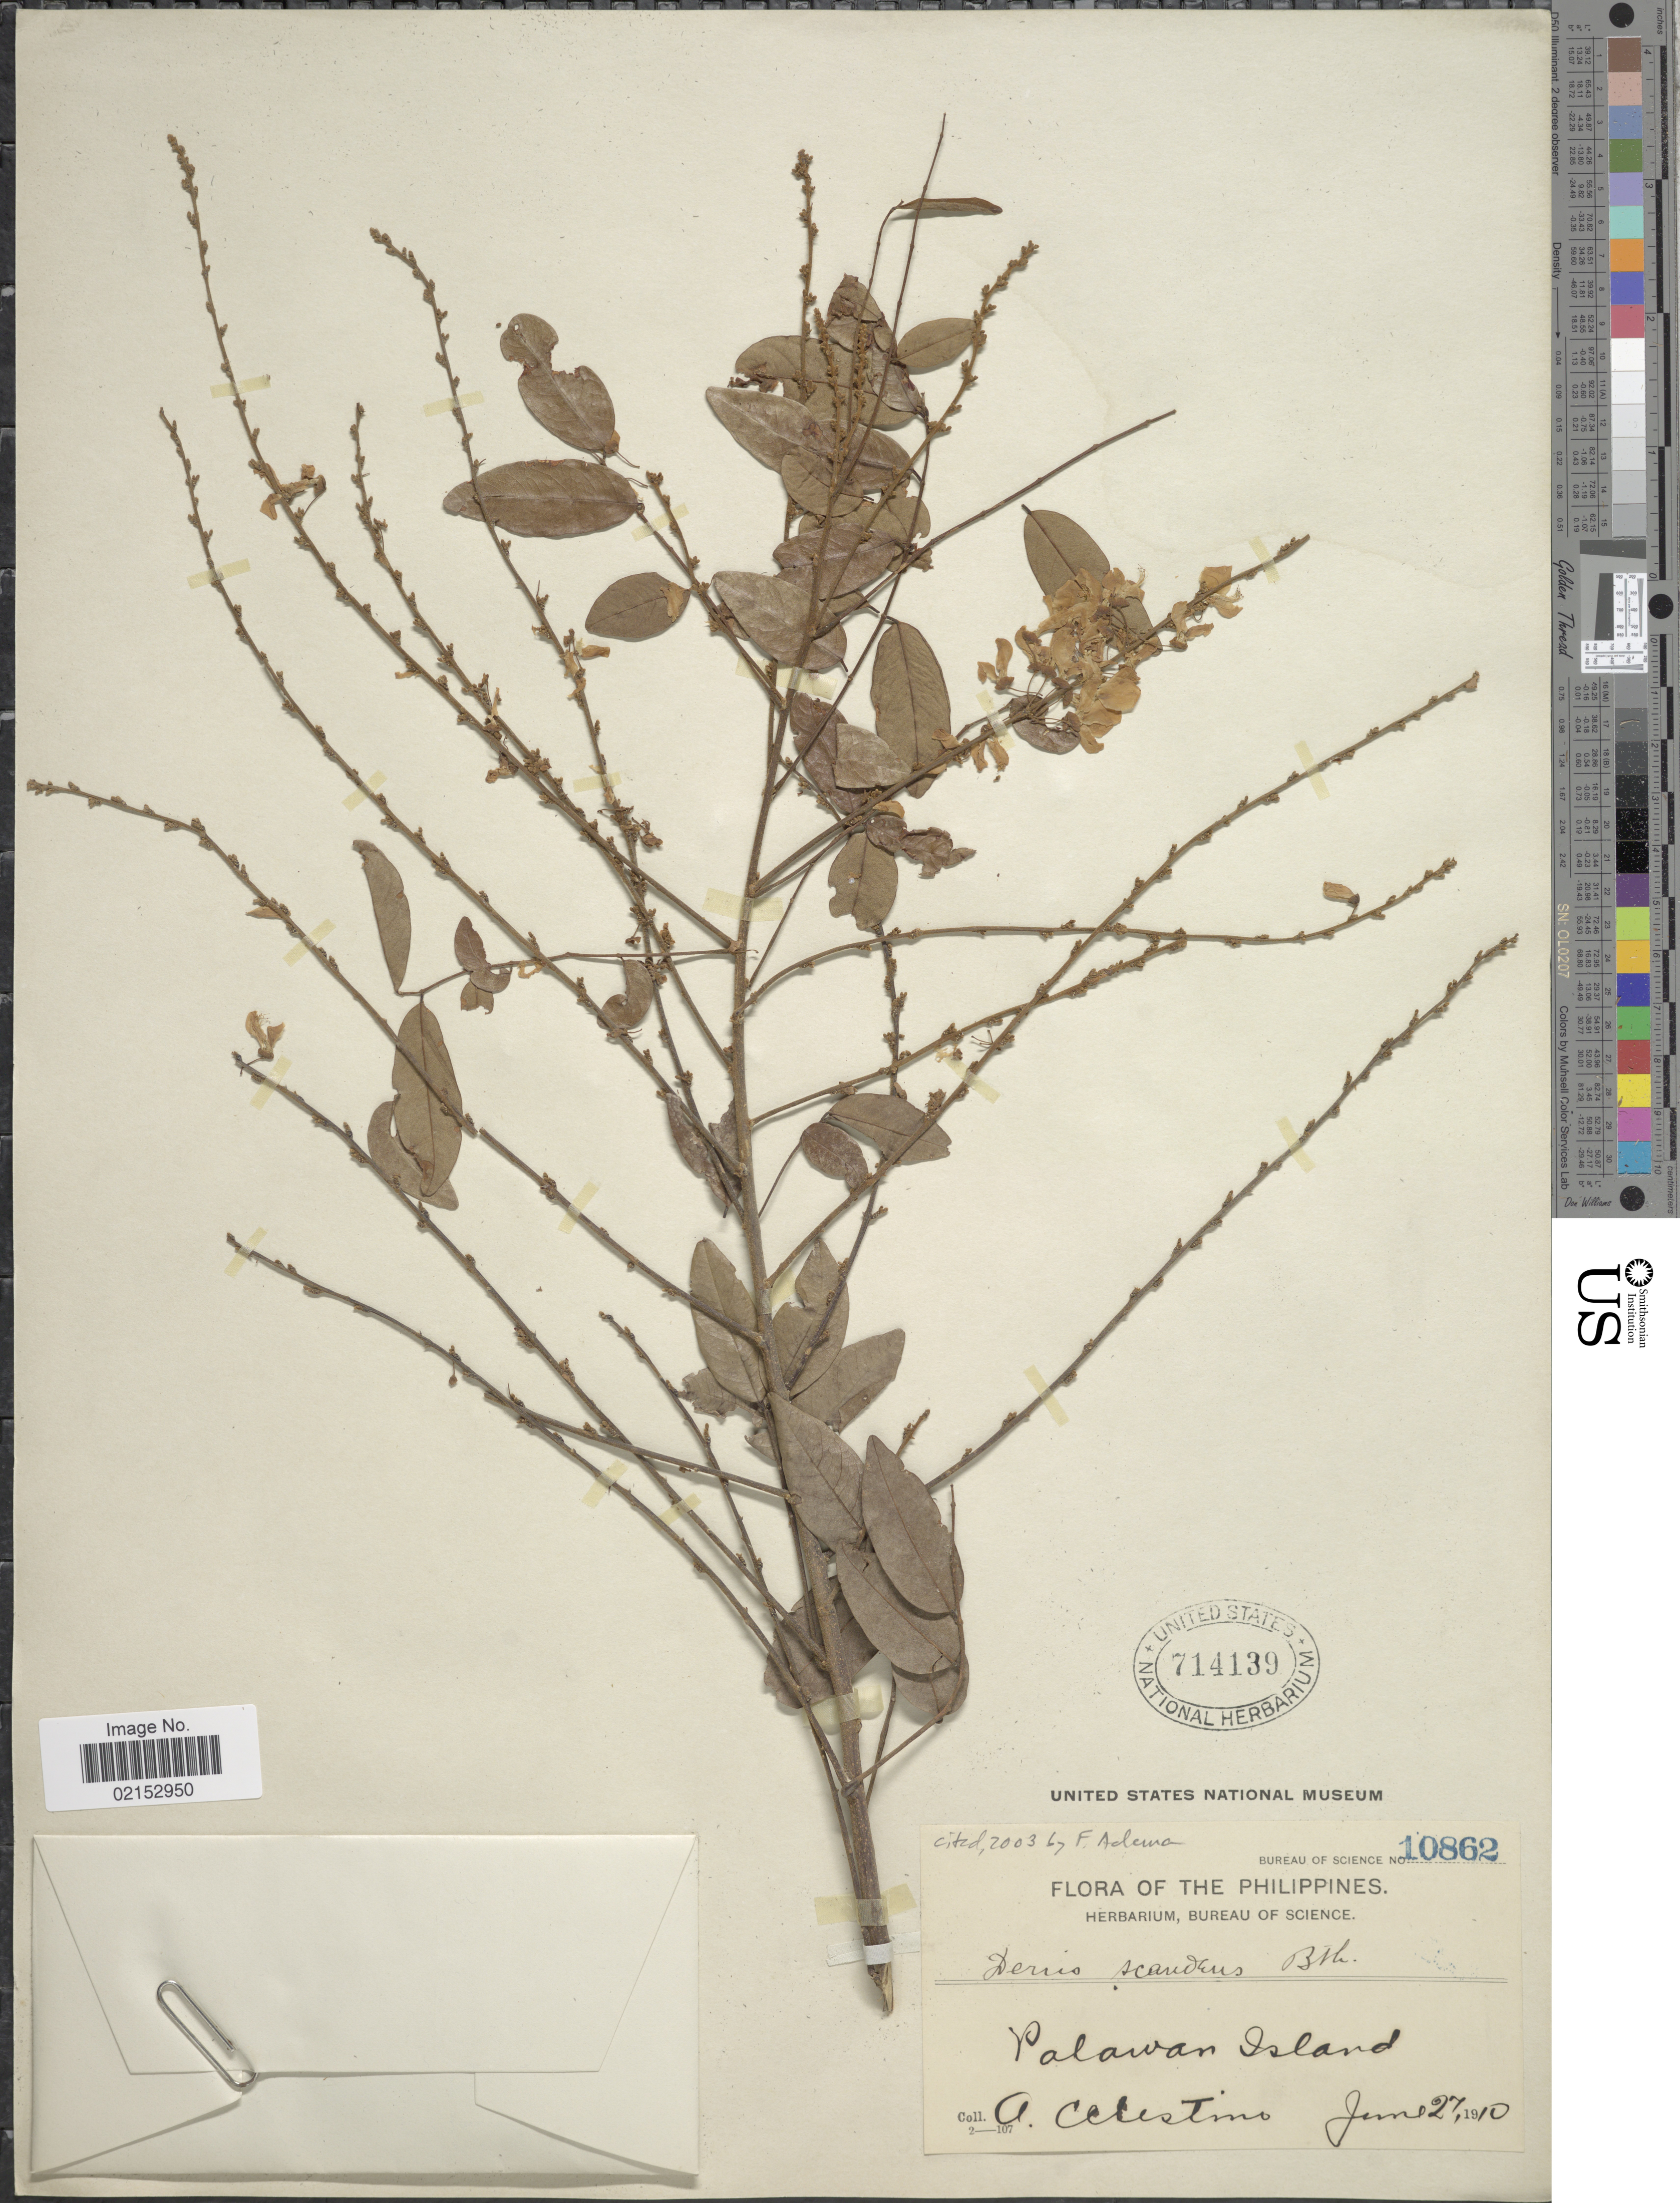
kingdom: Plantae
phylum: Tracheophyta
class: Magnoliopsida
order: Fabales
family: Fabaceae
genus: Brachypterum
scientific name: Brachypterum scandens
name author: (Roxb.) Miq.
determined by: Strong, Mark T., (BOT), Smithsonian Institution - National Museum of Natural History (UNITED STATES)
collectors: A. Celestino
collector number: Bureau of Science 10862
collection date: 1910-06-27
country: Philippines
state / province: Mimaropa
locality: Palawan Island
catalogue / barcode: US 714139